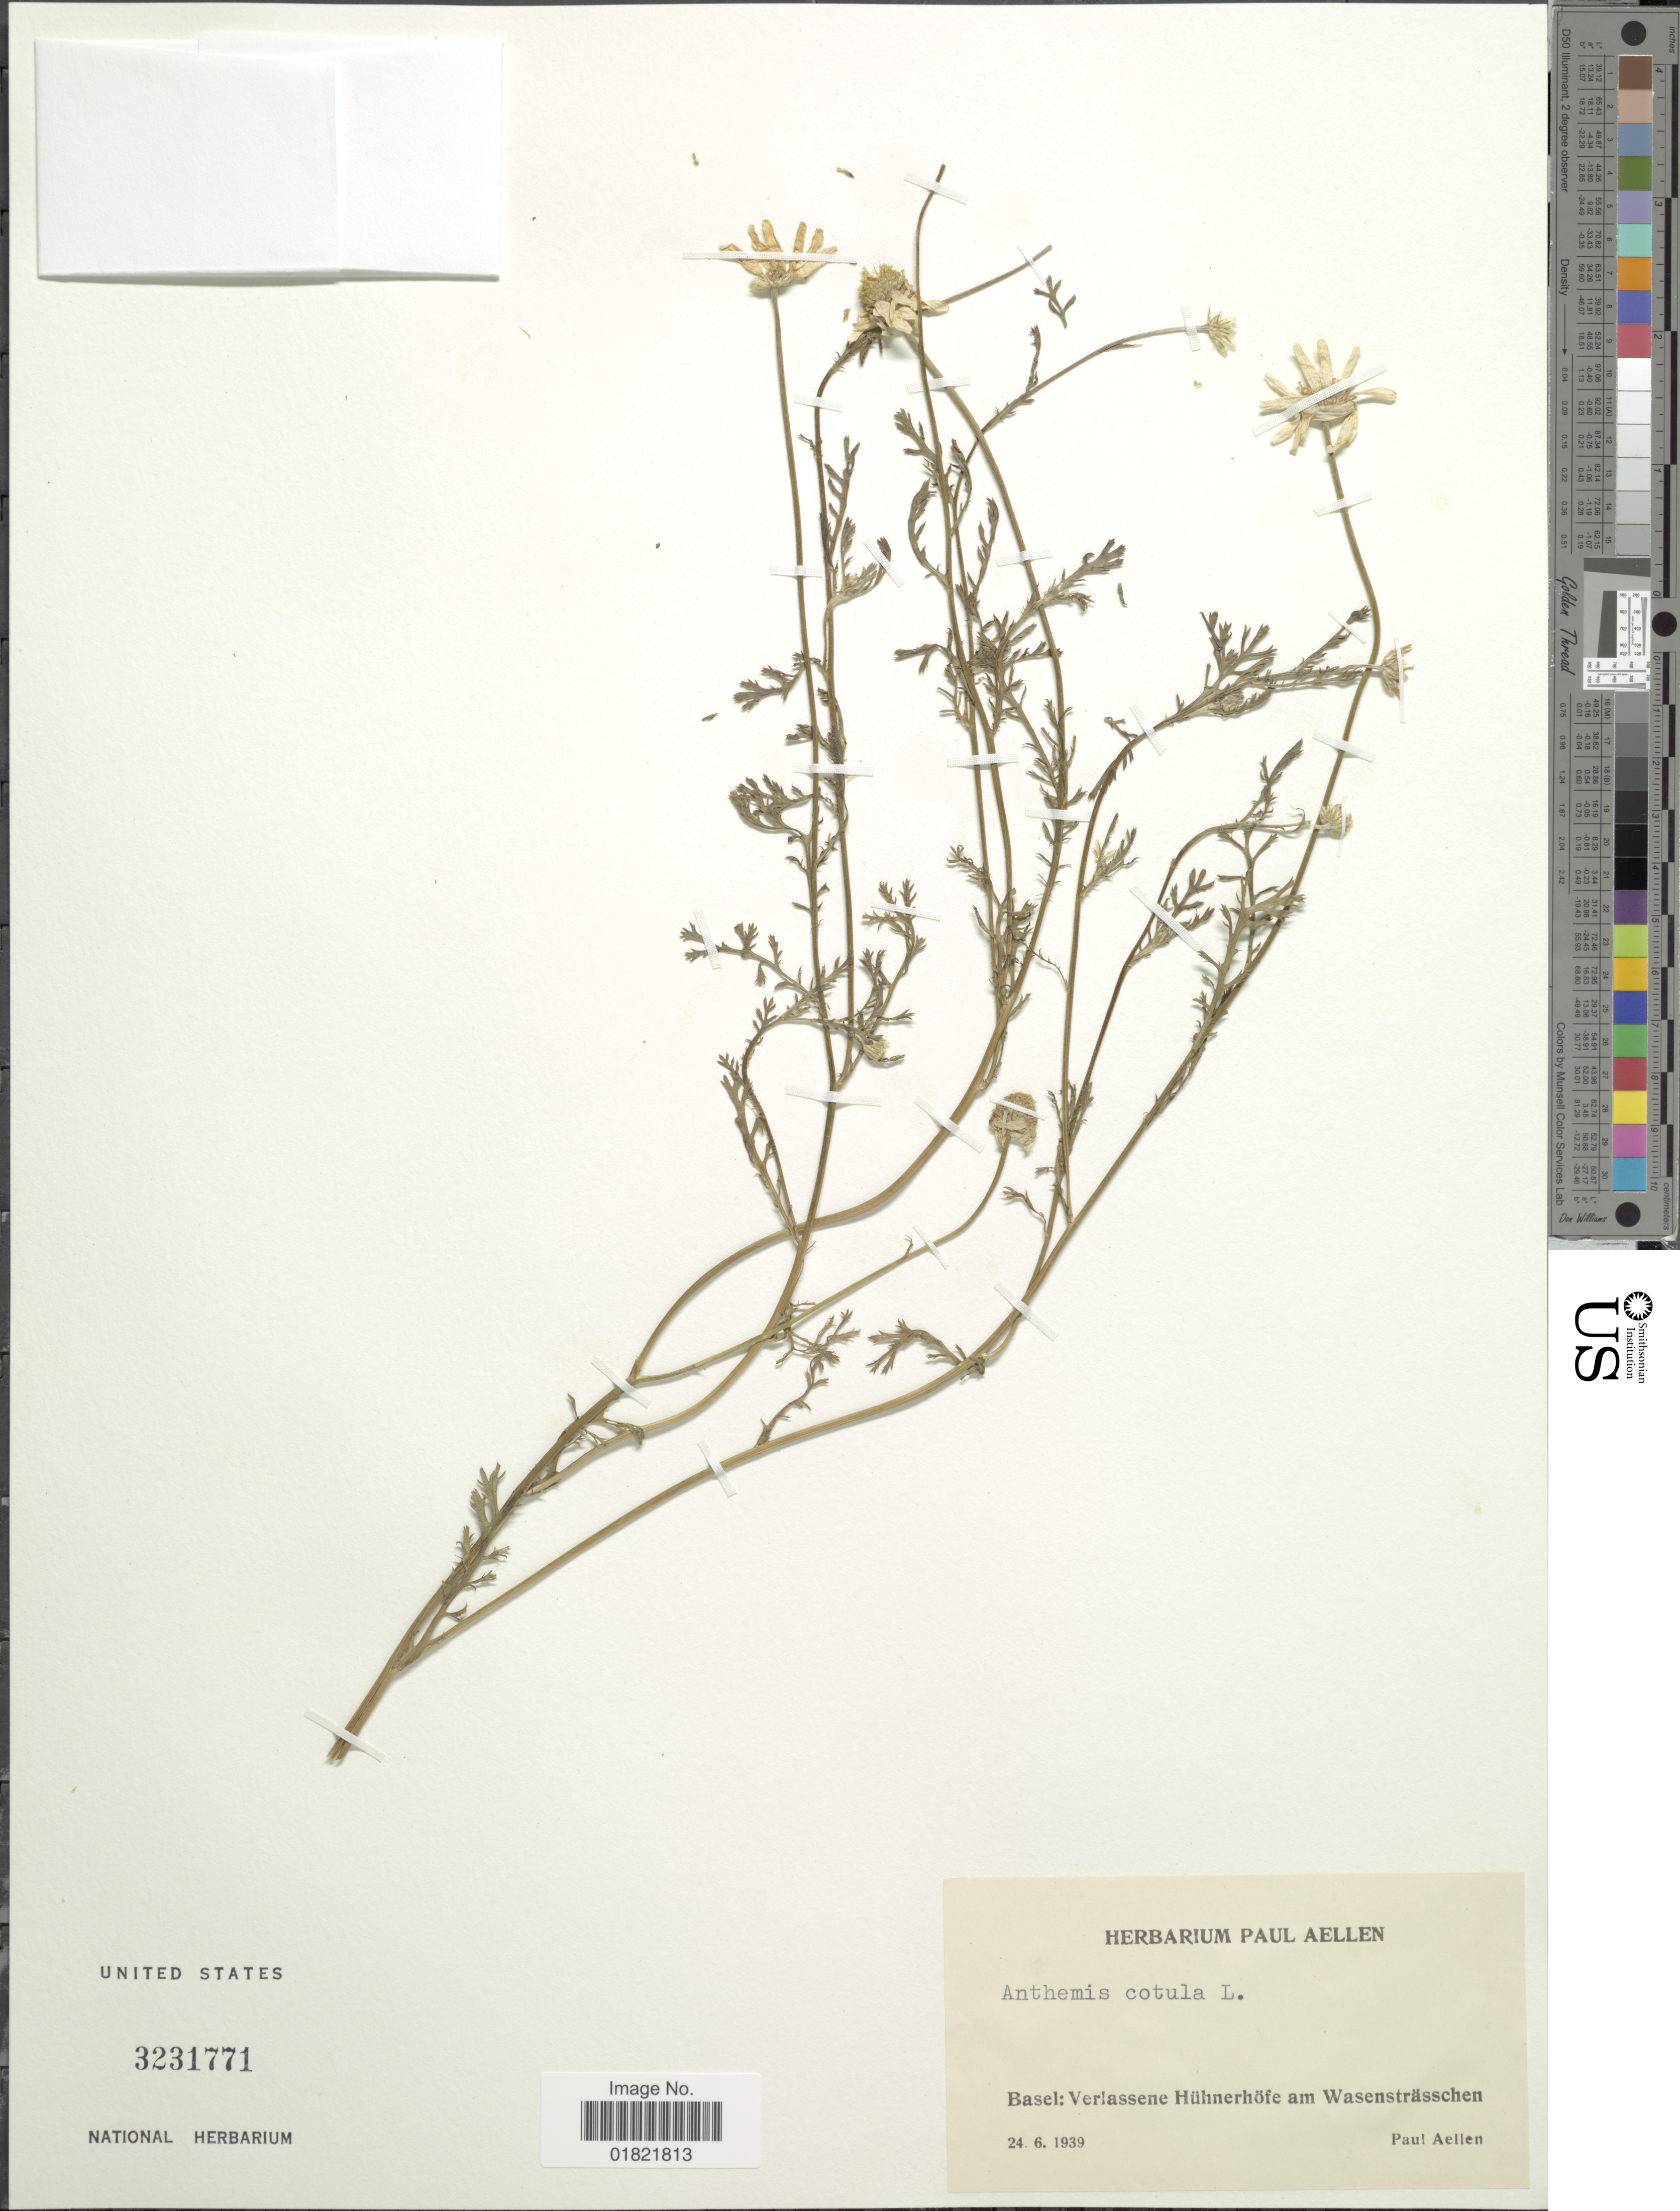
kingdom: Plantae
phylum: Tracheophyta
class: Magnoliopsida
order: Asterales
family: Asteraceae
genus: Anthemis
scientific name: Anthemis cotula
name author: L.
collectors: P. Aellen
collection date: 1939-06-24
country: Switzerland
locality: Basel: Verlassene Huhnerhofe am Wasenstrasschen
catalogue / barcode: US 3231771